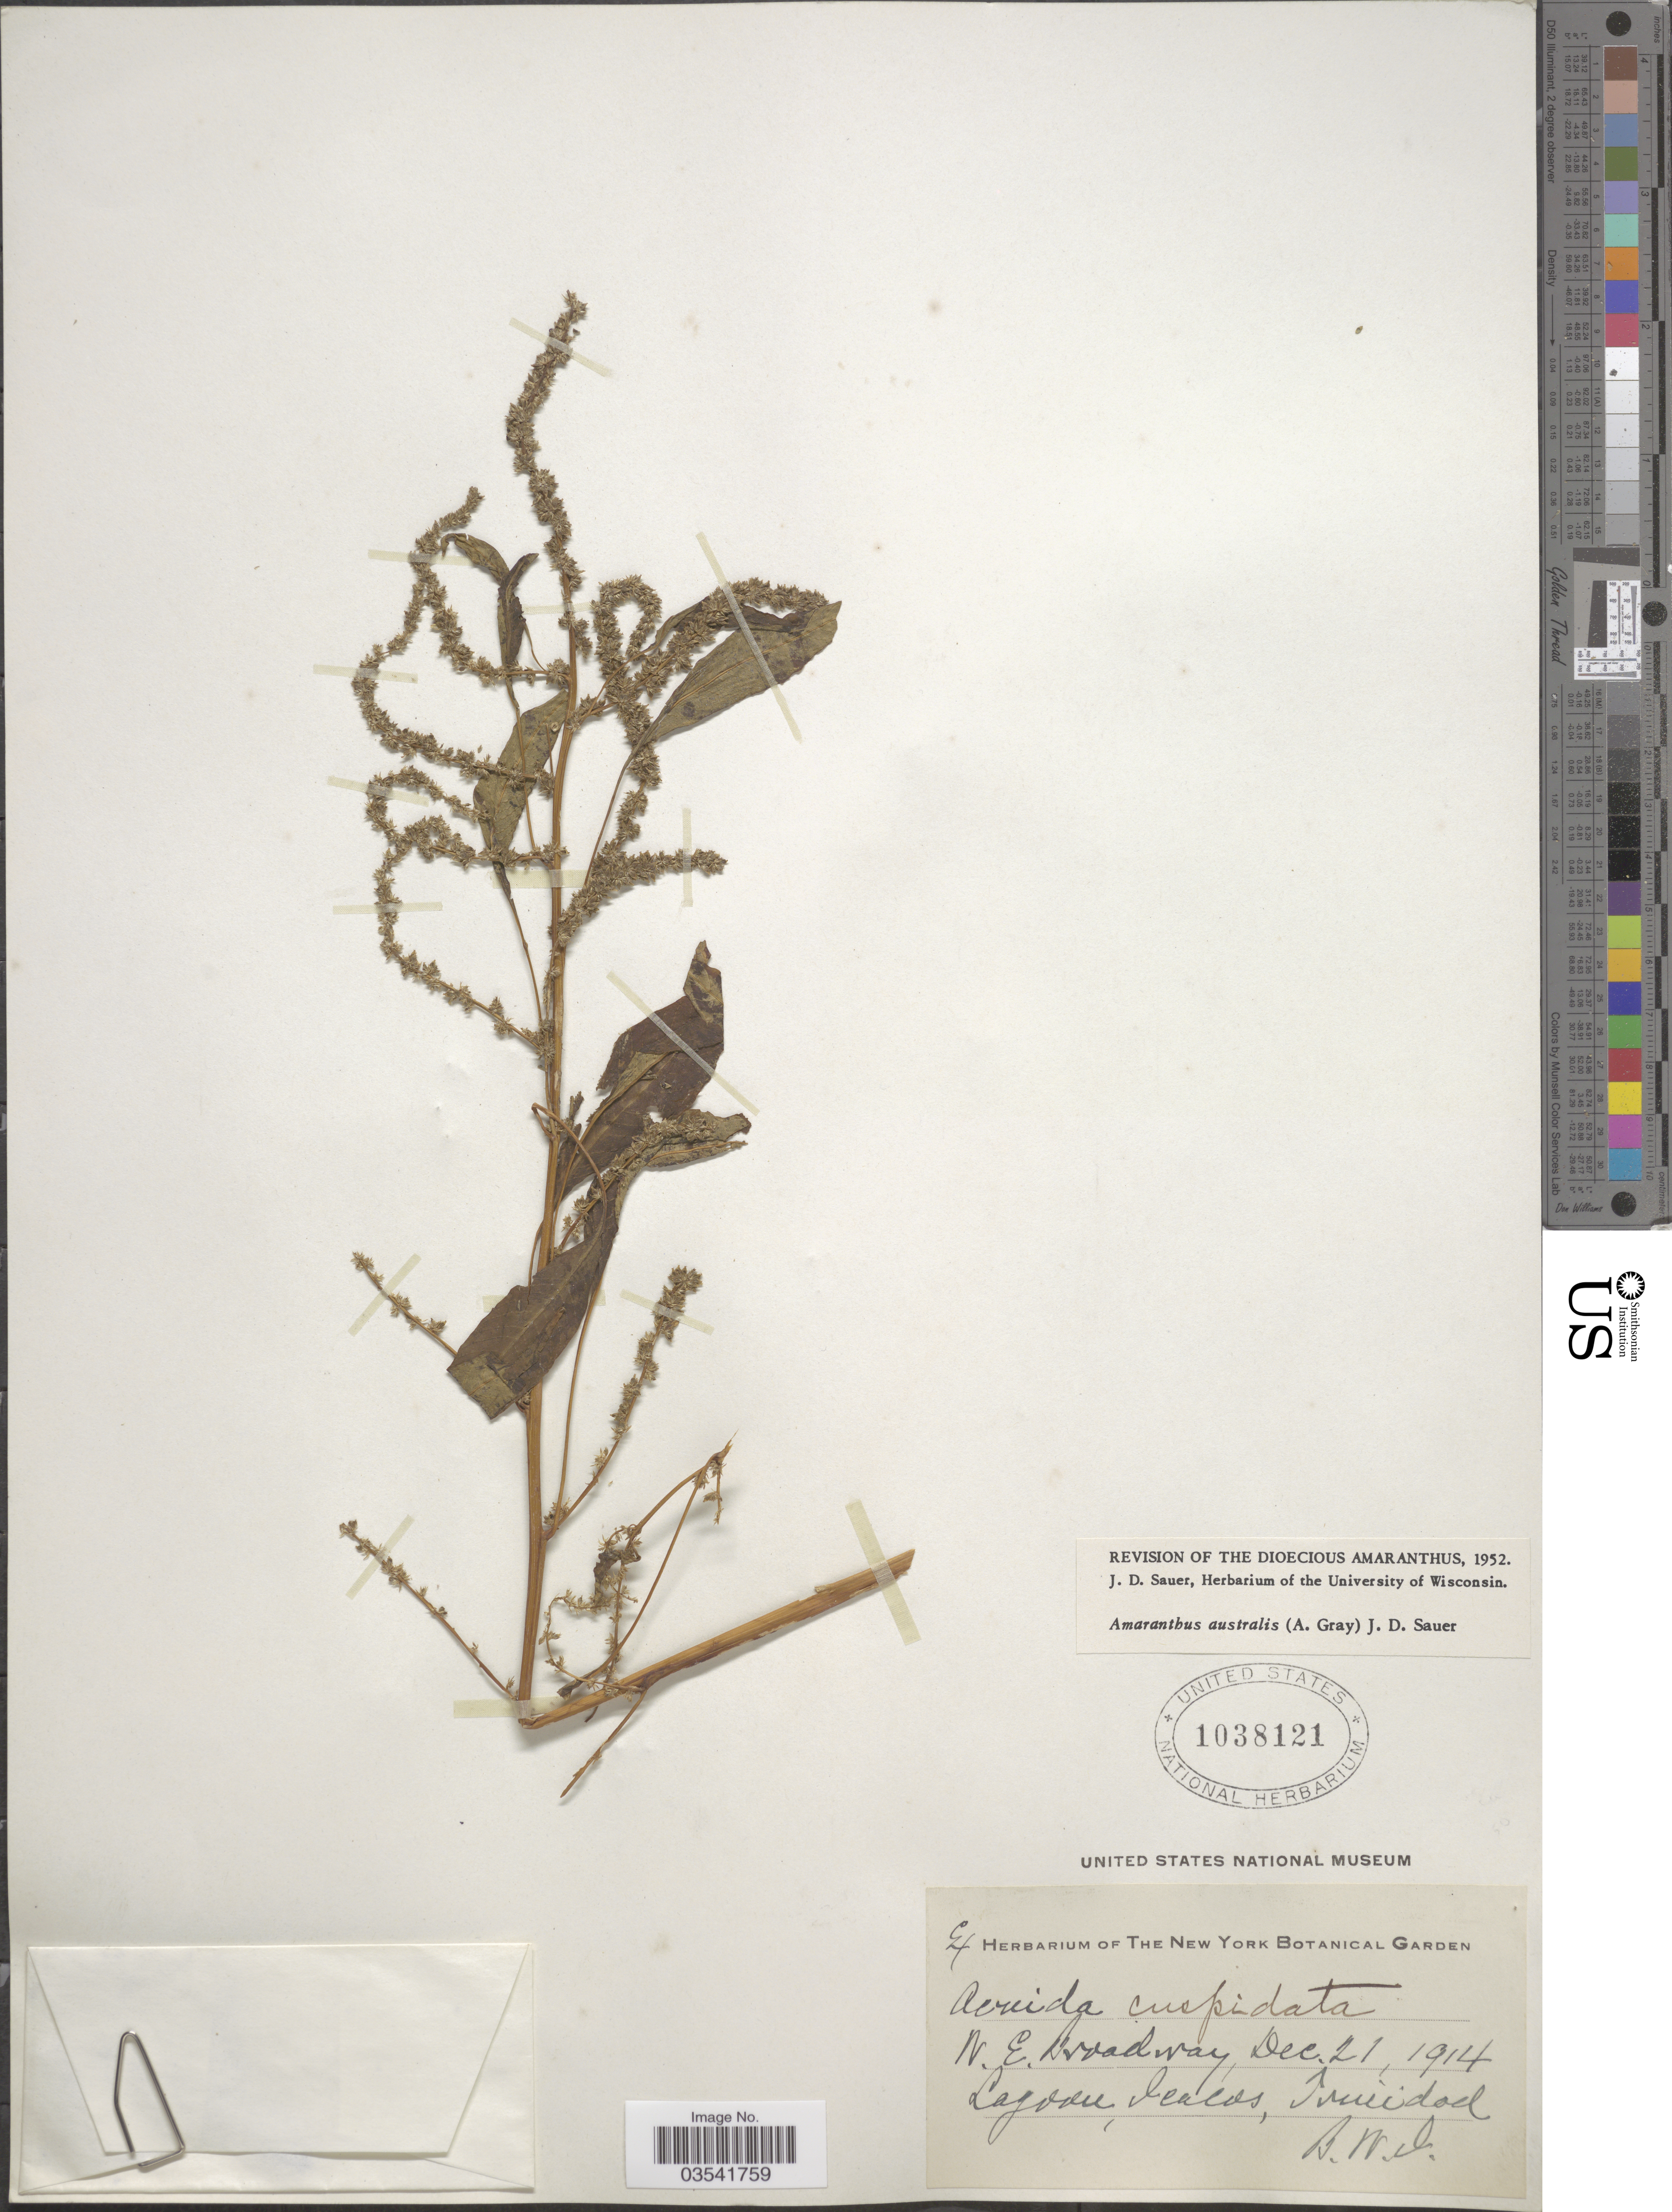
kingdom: Plantae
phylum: Tracheophyta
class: Magnoliopsida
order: Caryophyllales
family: Amaranthaceae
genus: Amaranthus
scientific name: Amaranthus australis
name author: (A. Gray) J.D. Sauer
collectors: New York Botanical Gardens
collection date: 1914-12-21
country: Trinidad and Tobago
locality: N.E. Broadway, Lagoon, Icacos, Trinidad.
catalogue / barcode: US 1038121